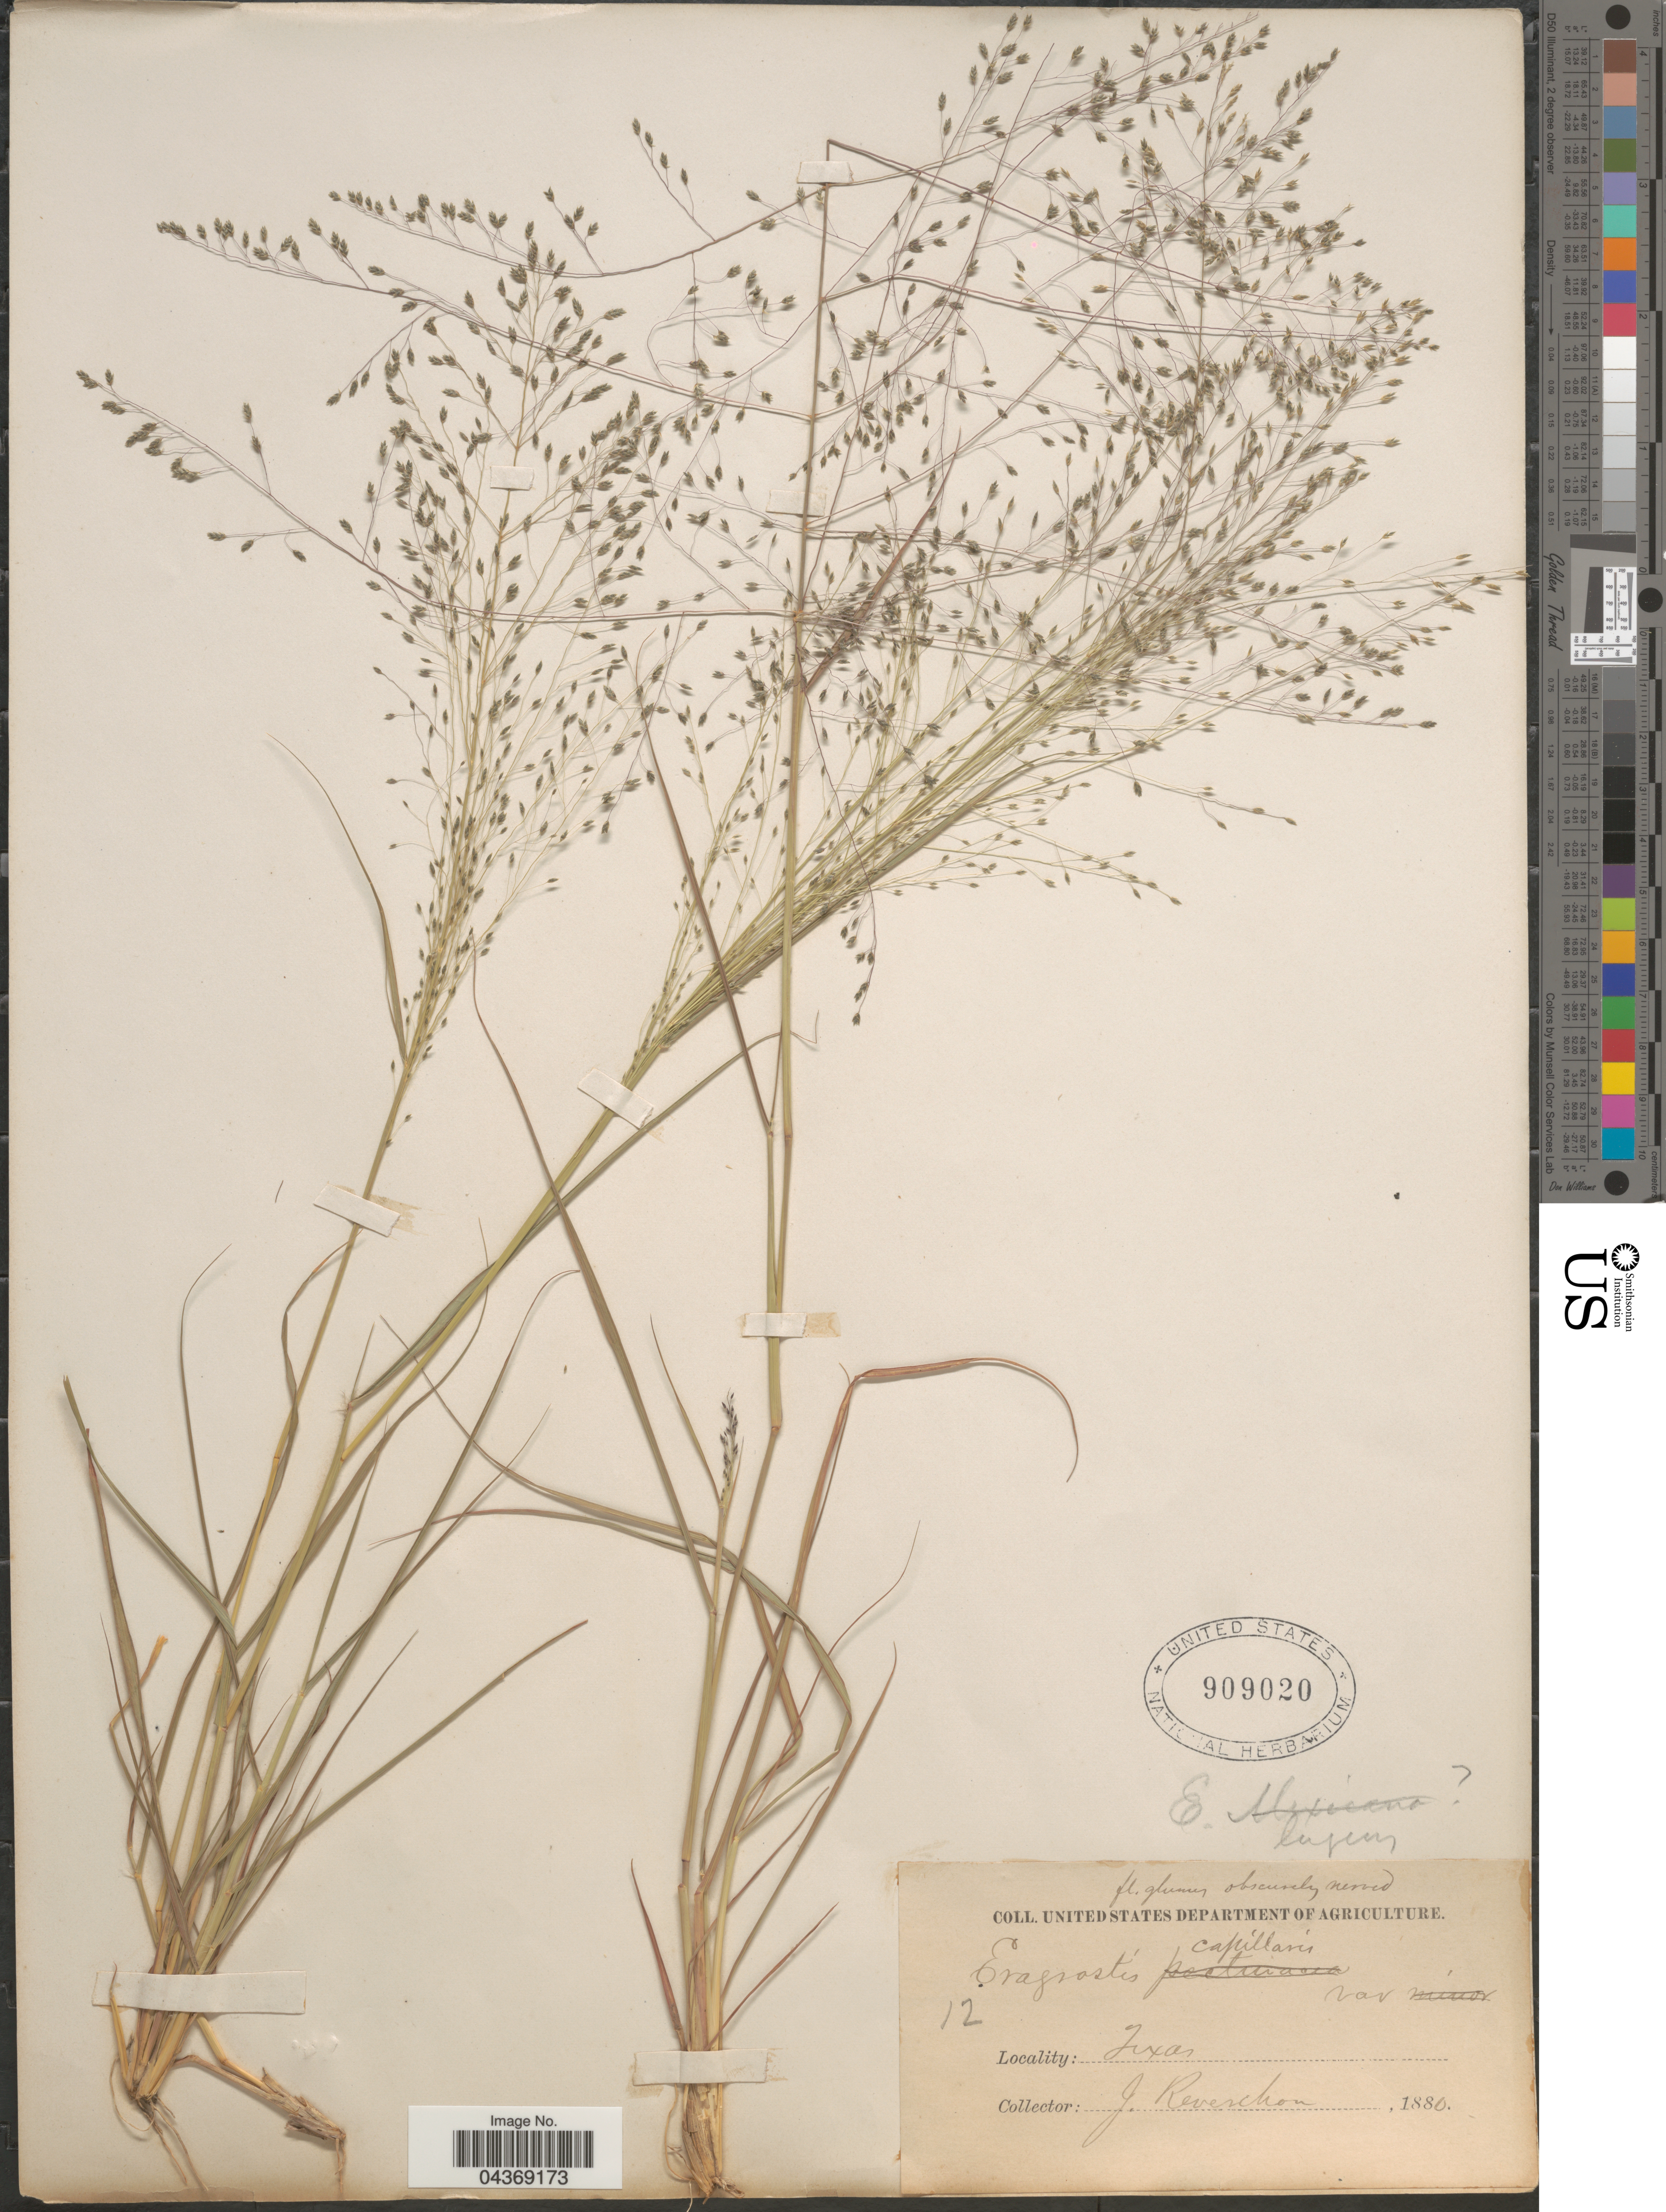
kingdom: Plantae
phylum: Tracheophyta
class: Liliopsida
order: Poales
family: Poaceae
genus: Eragrostis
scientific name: Eragrostis intermedia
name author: Hitchc.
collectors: J. Reverchon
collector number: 12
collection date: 1880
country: United States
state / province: Texas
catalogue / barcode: US 909020